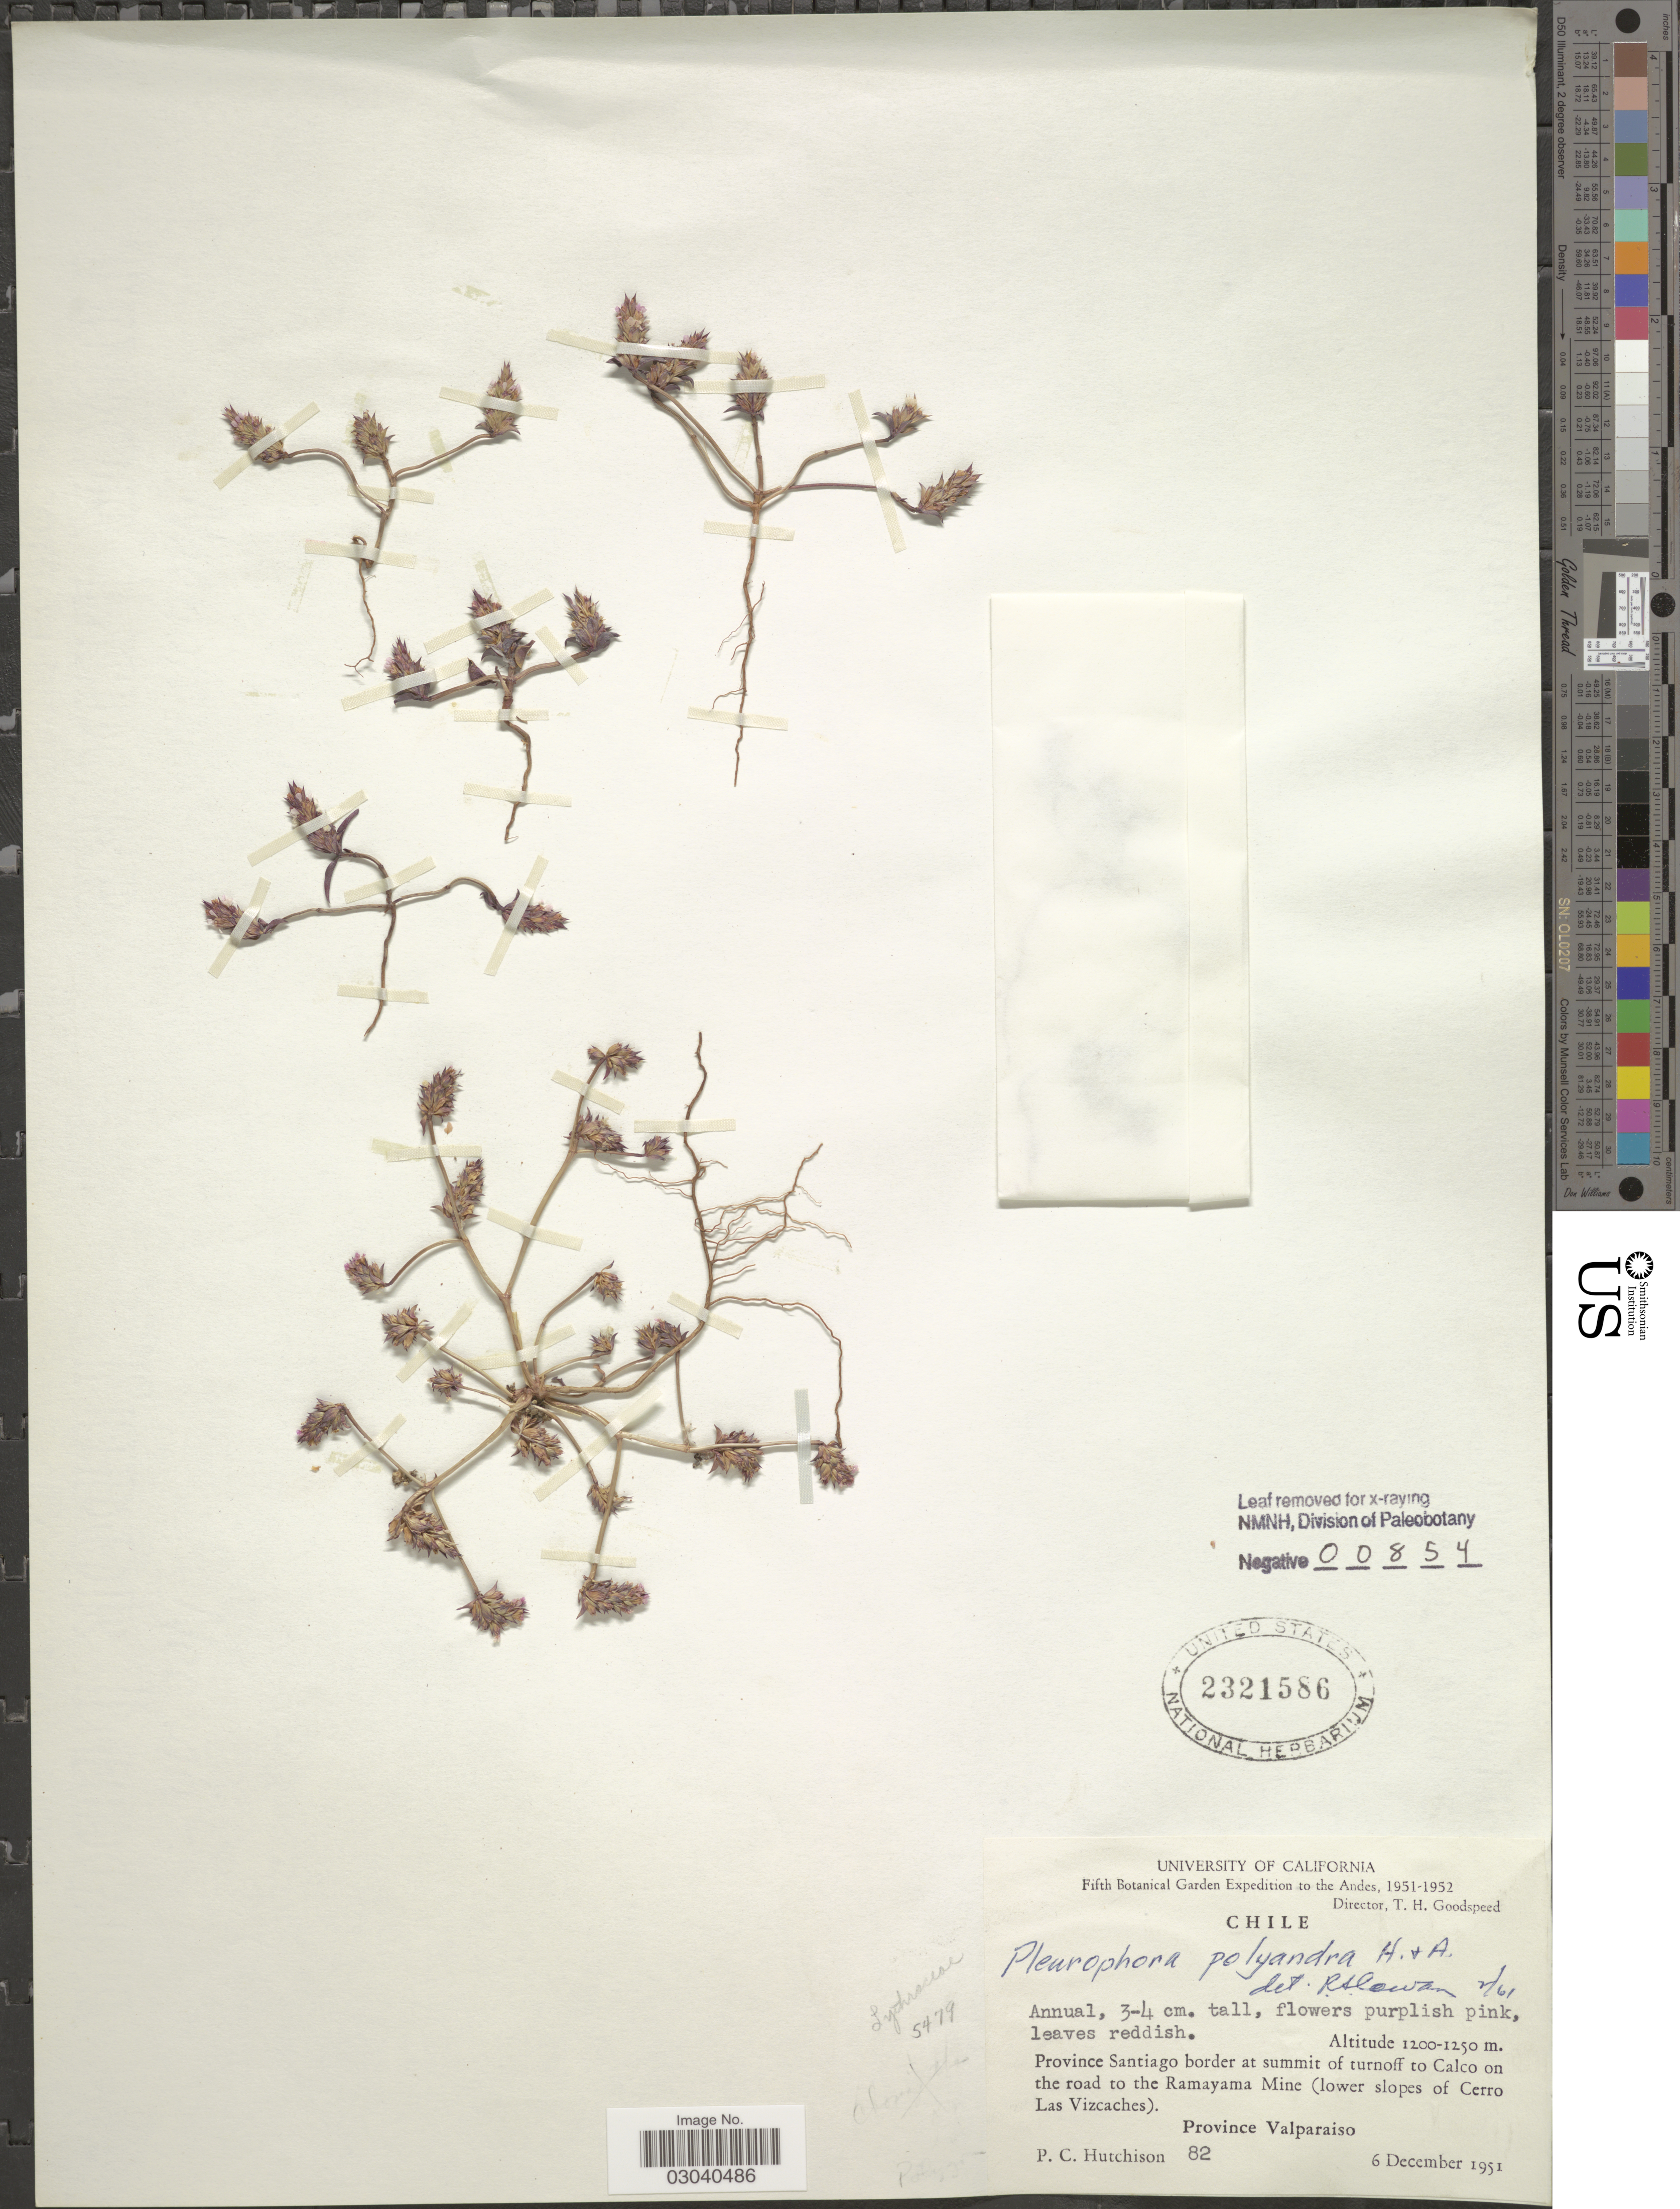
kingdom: Plantae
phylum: Tracheophyta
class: Magnoliopsida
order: Myrtales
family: Lythraceae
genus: Pleurophora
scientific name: Pleurophora polyandra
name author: Hook. & Arn.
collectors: P. C. Hutchison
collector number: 82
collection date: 1951-12-06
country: Chile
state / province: Valparaíso (V)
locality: Andes. Province Santiago border at summit of turnoff to Calco on the road to the Ramayama Mine (lower slopes of Cerro Laz Vizcaches). Province Valparaiso.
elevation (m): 1200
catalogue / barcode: US 2321586